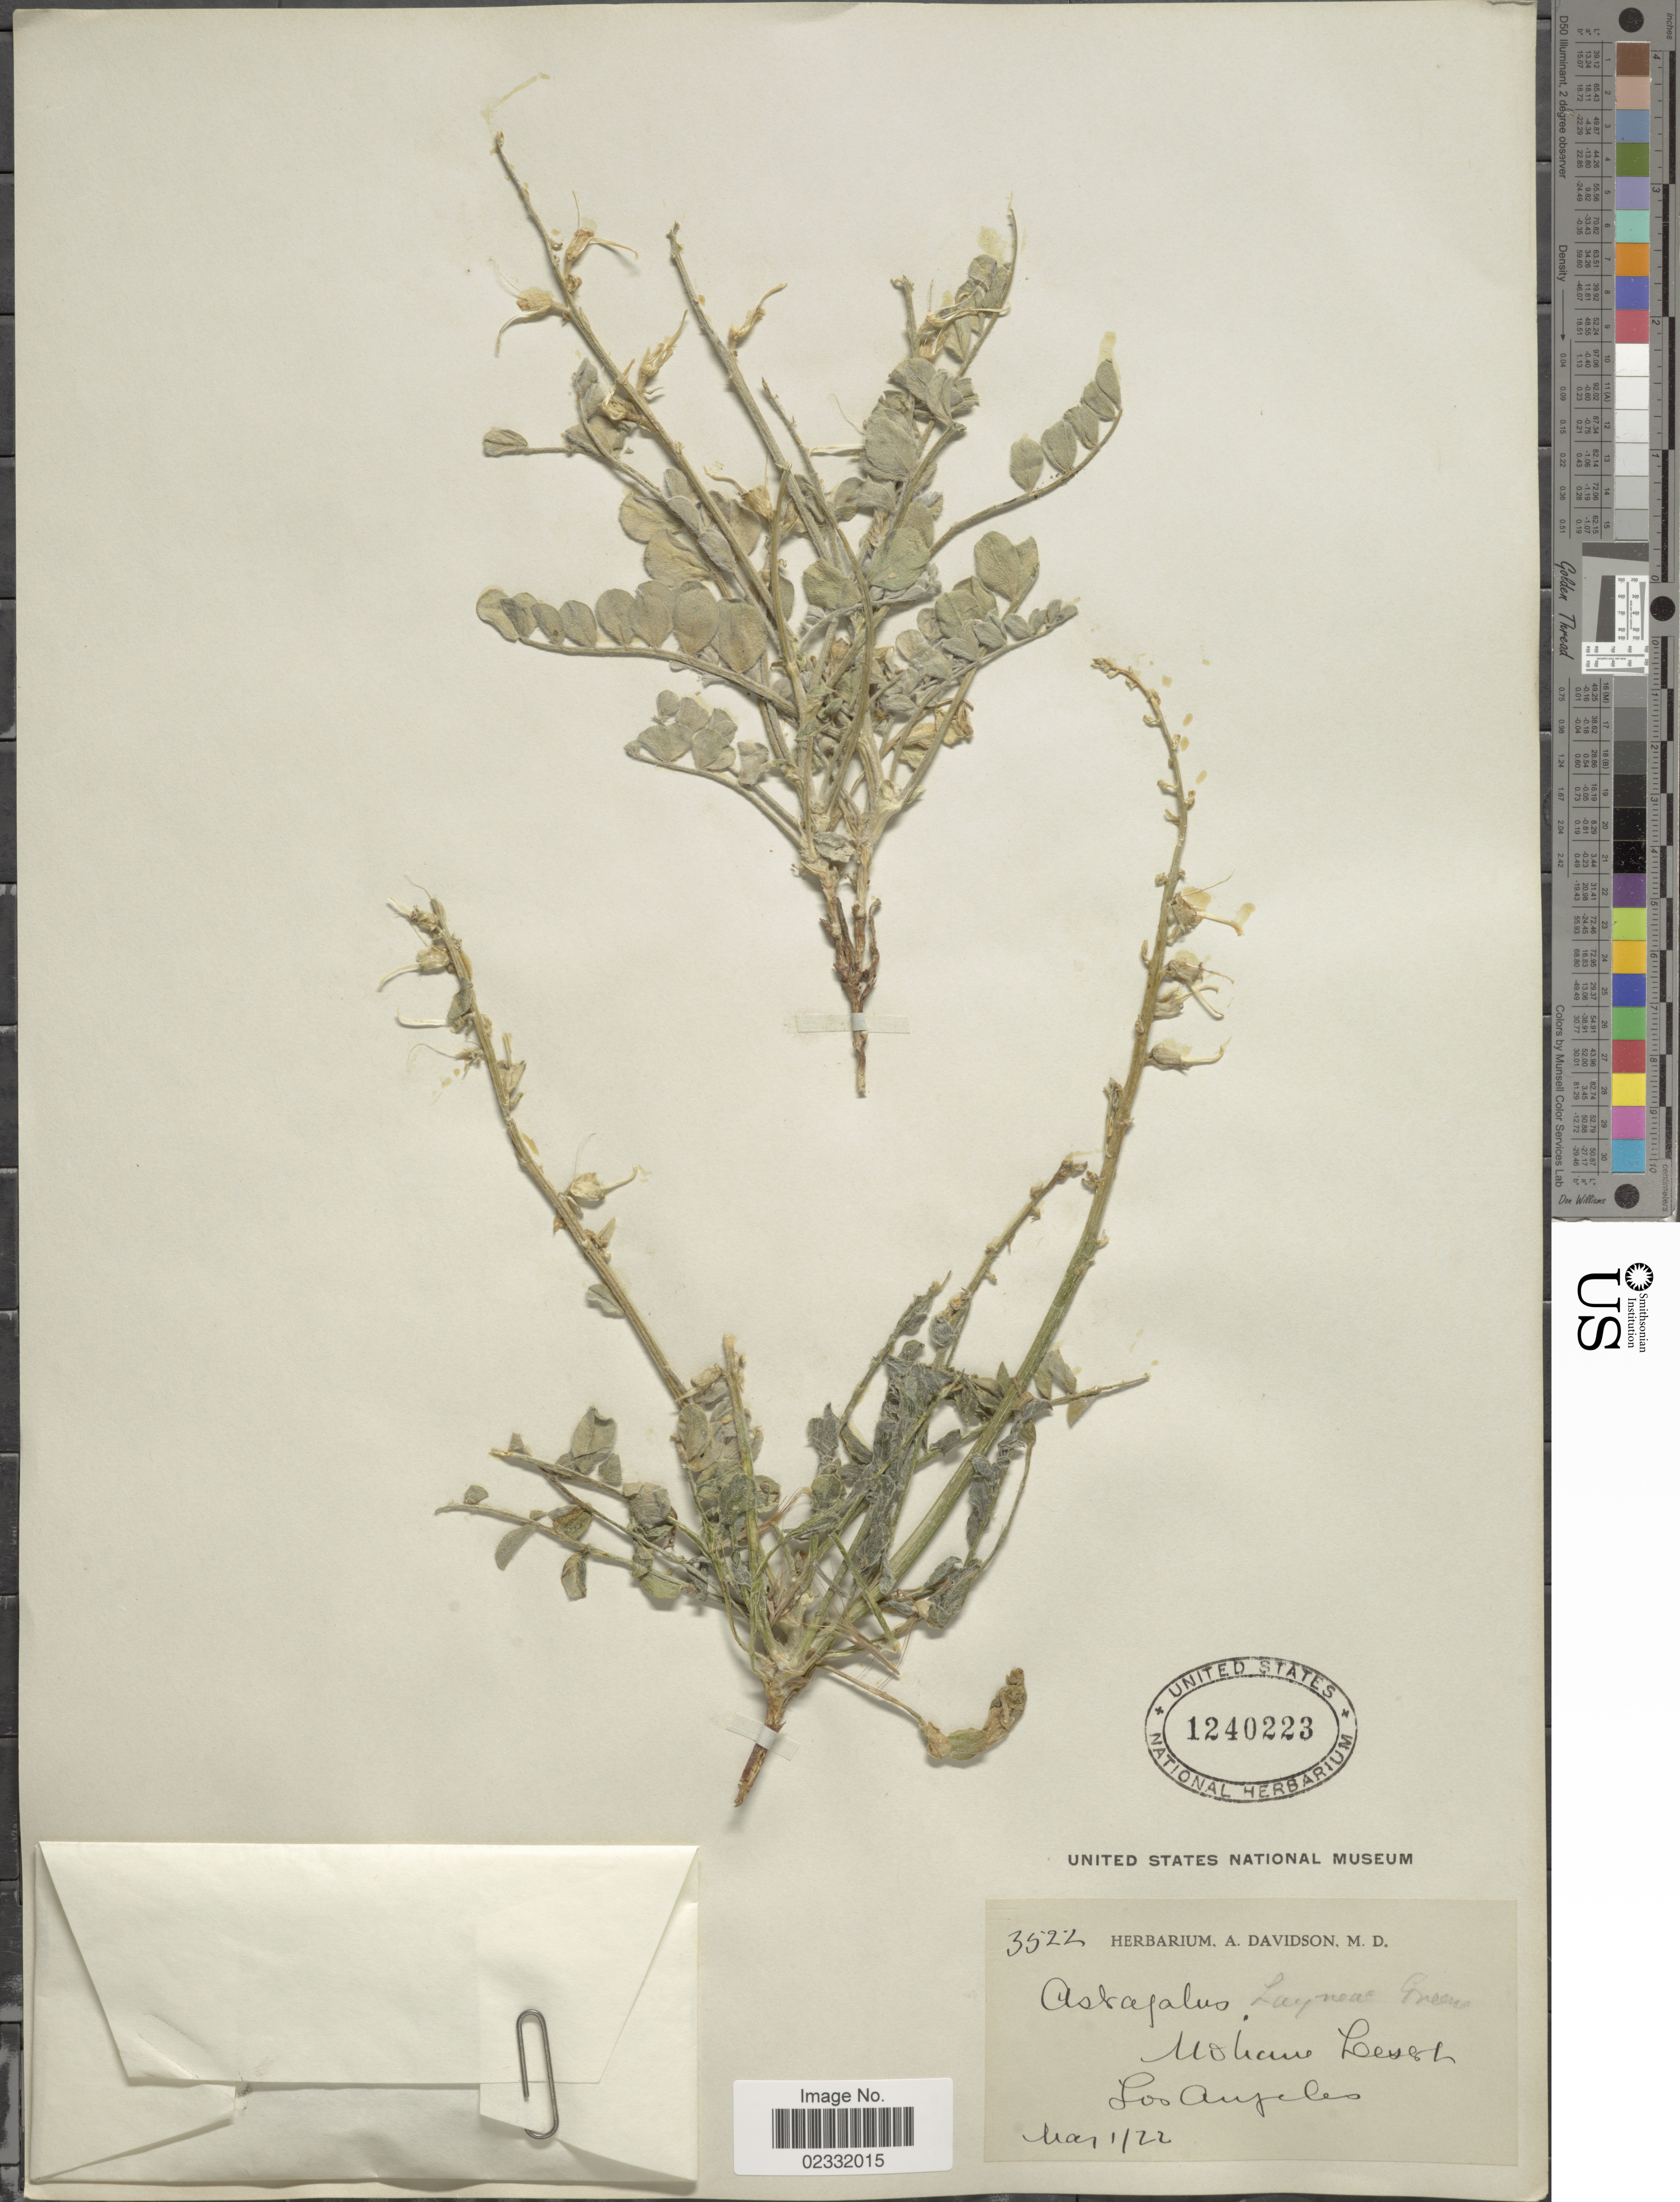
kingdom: Plantae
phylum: Tracheophyta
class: Magnoliopsida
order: Fabales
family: Fabaceae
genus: Astragalus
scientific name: Astragalus layneae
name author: Greene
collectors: A. Davidson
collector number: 3522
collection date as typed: Transcribed d/m/y: 1/3/22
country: United States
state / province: California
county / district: Los Angeles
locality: Mohave Desert, Los Angeles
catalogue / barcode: US 1240223